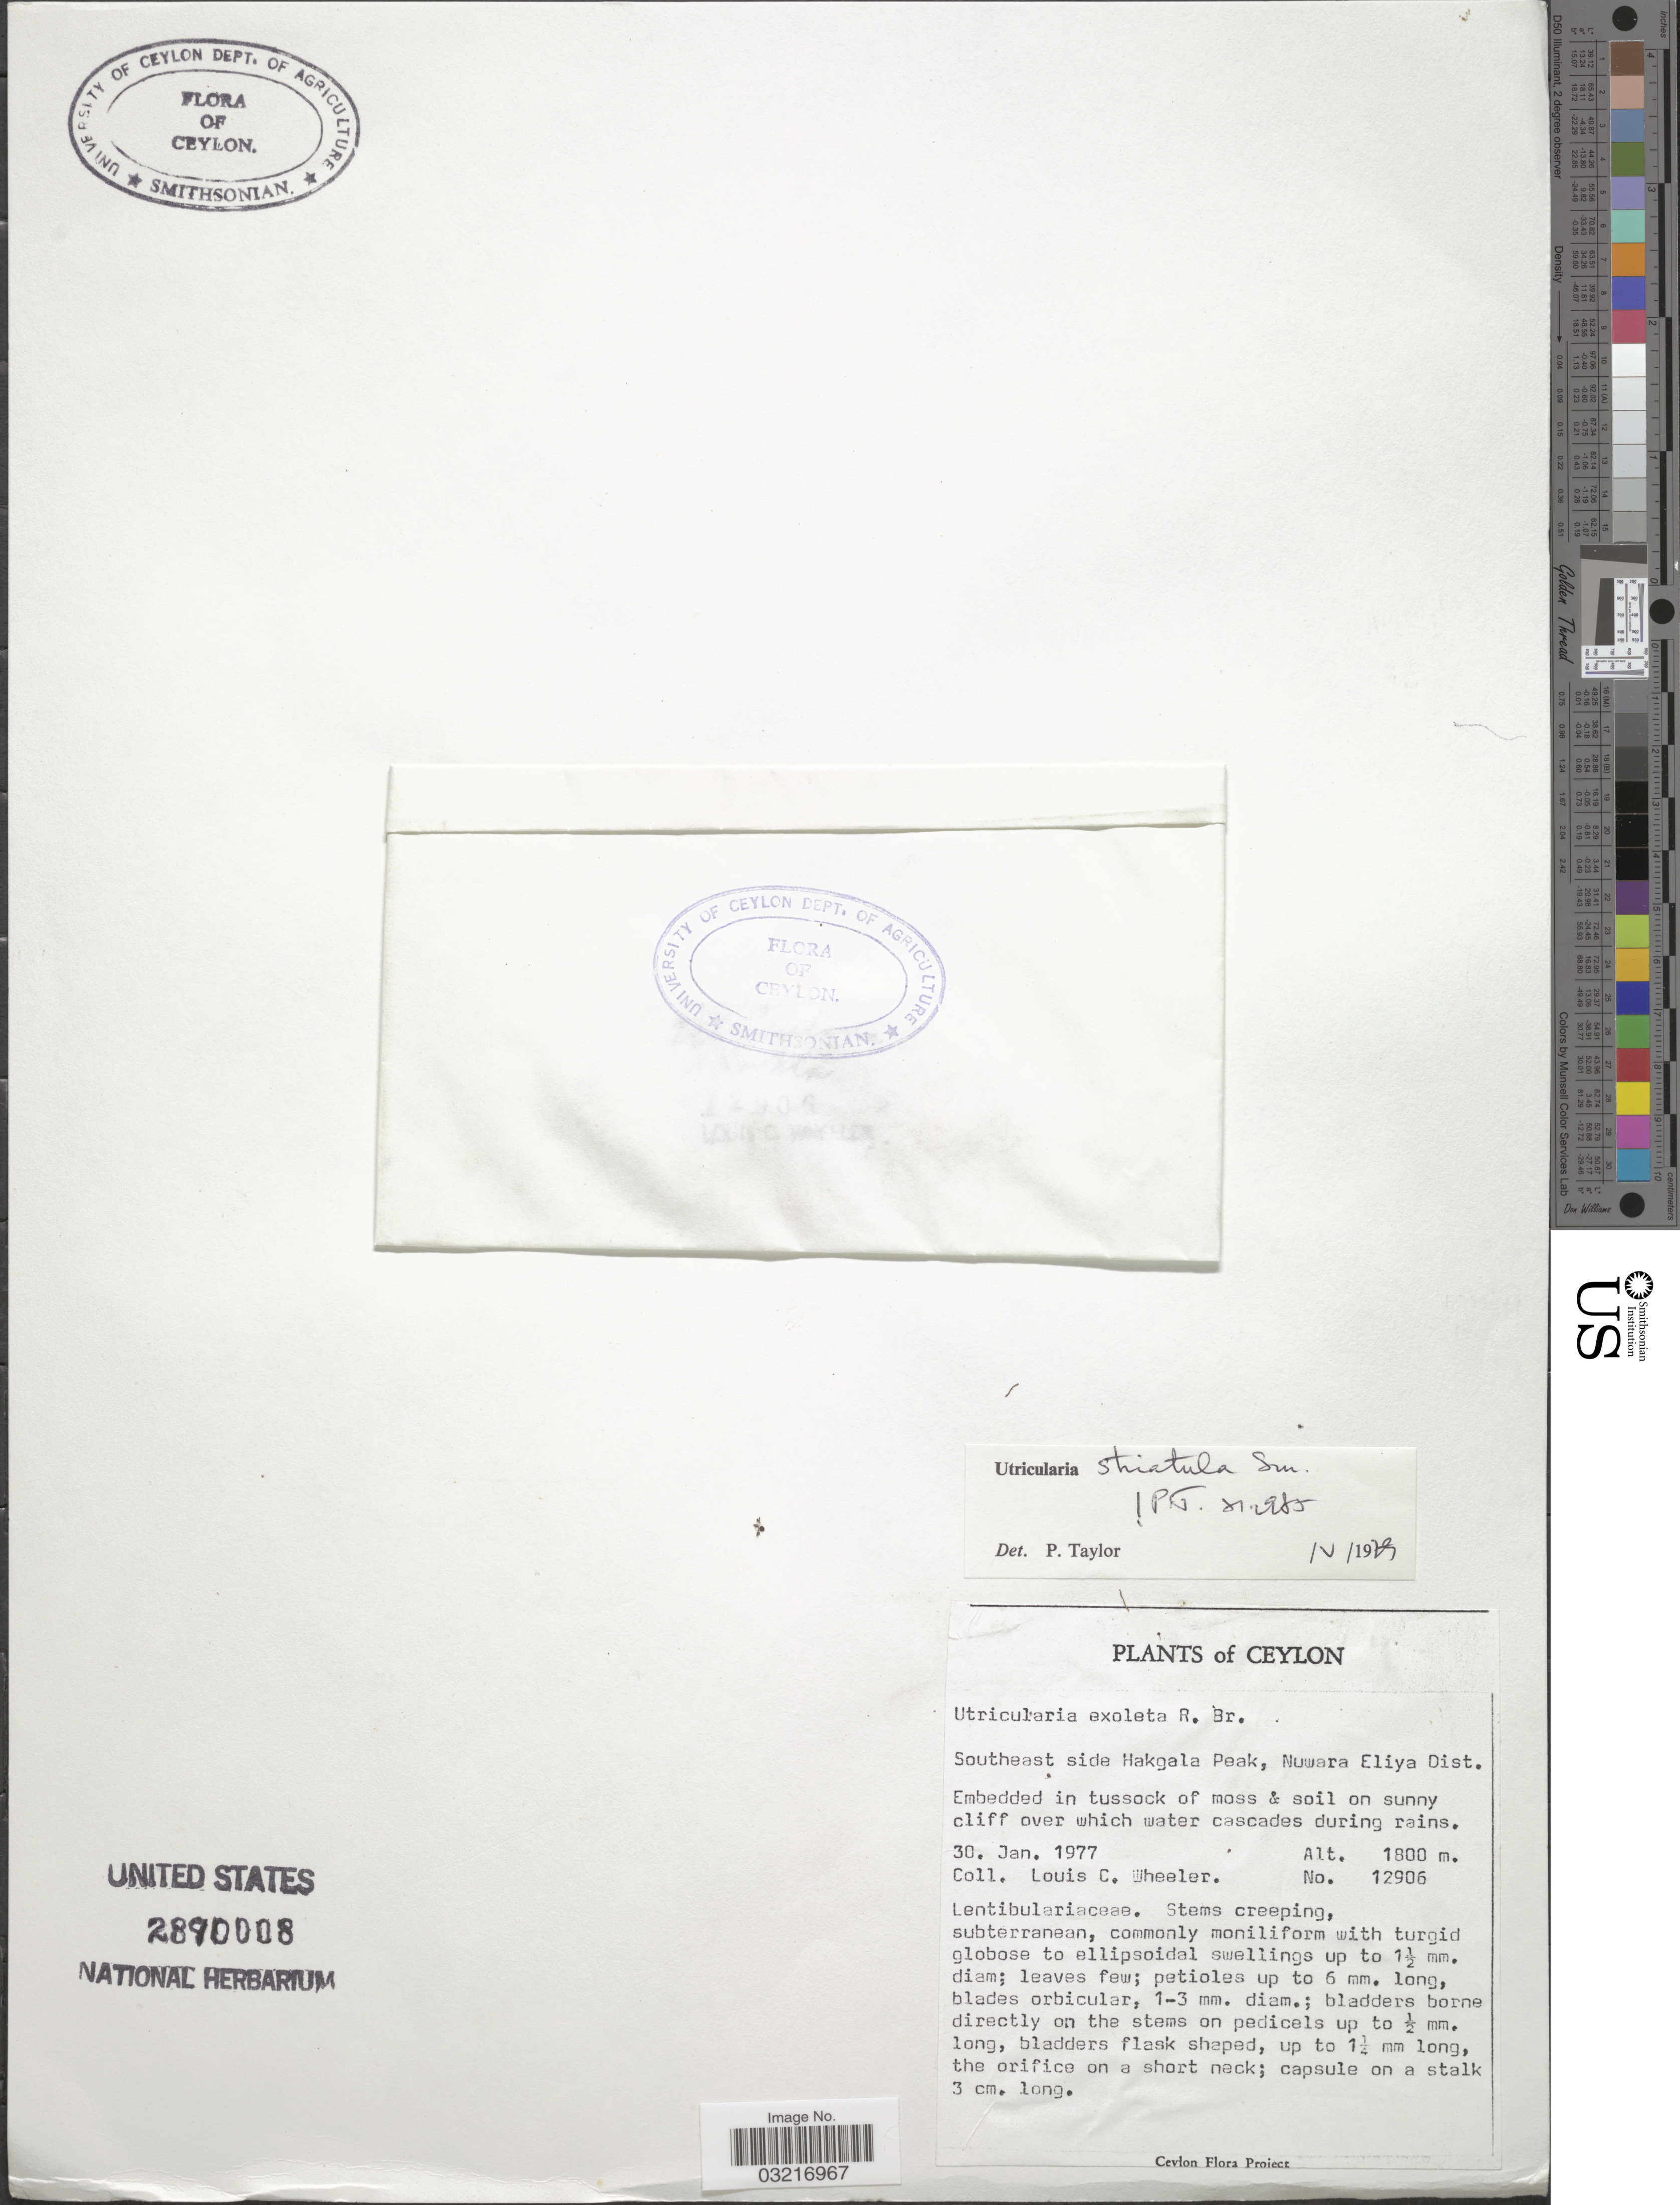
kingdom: Plantae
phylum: Tracheophyta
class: Magnoliopsida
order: Lamiales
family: Lentibulariaceae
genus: Utricularia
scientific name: Utricularia striatula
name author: Sm.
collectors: L. C. Wheeler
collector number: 12906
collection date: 1977-01-30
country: Sri Lanka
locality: Ceylon, Southeast side Hakgala Peak, Nuwara Eliya Dist.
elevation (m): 1800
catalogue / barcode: US 2890008